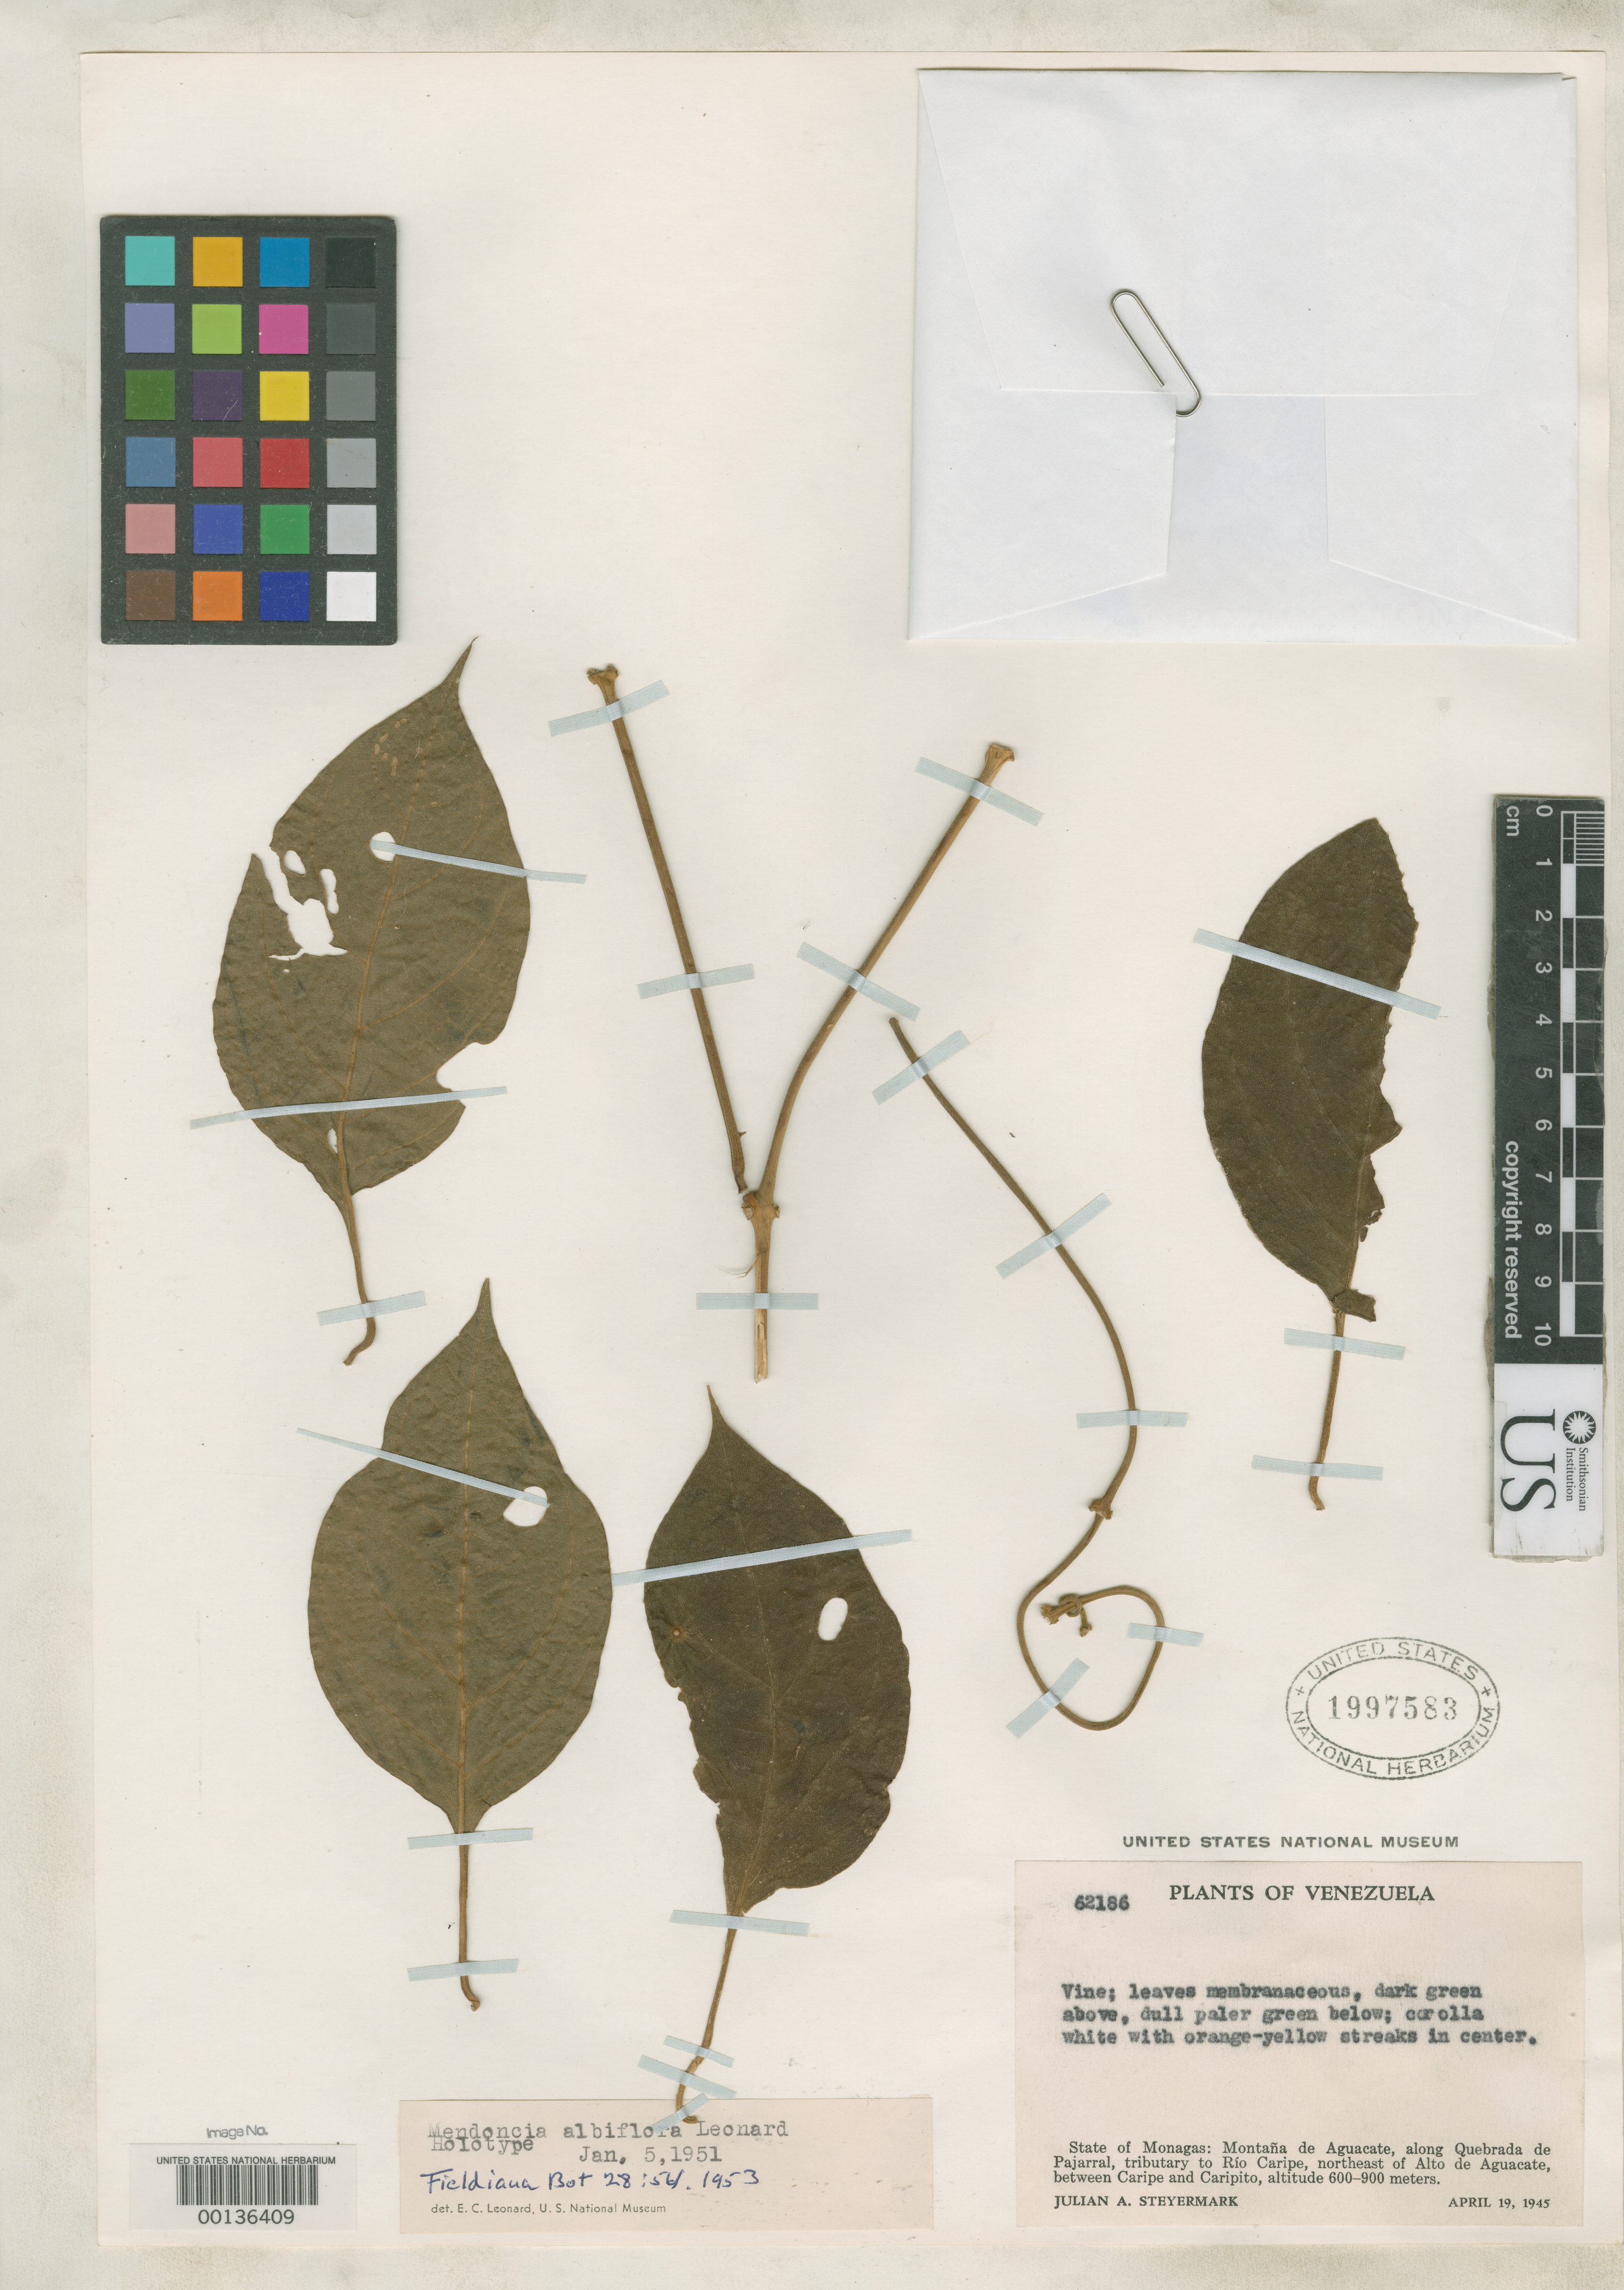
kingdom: Plantae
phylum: Tracheophyta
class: Magnoliopsida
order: Lamiales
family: Acanthaceae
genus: Mendoncia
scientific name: Mendoncia albiflora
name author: Leonard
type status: Holotype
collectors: J. Steyermark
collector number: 62186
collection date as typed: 19 Apr 1945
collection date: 1945-04-19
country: Venezuela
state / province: Monagas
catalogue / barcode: US 1997583